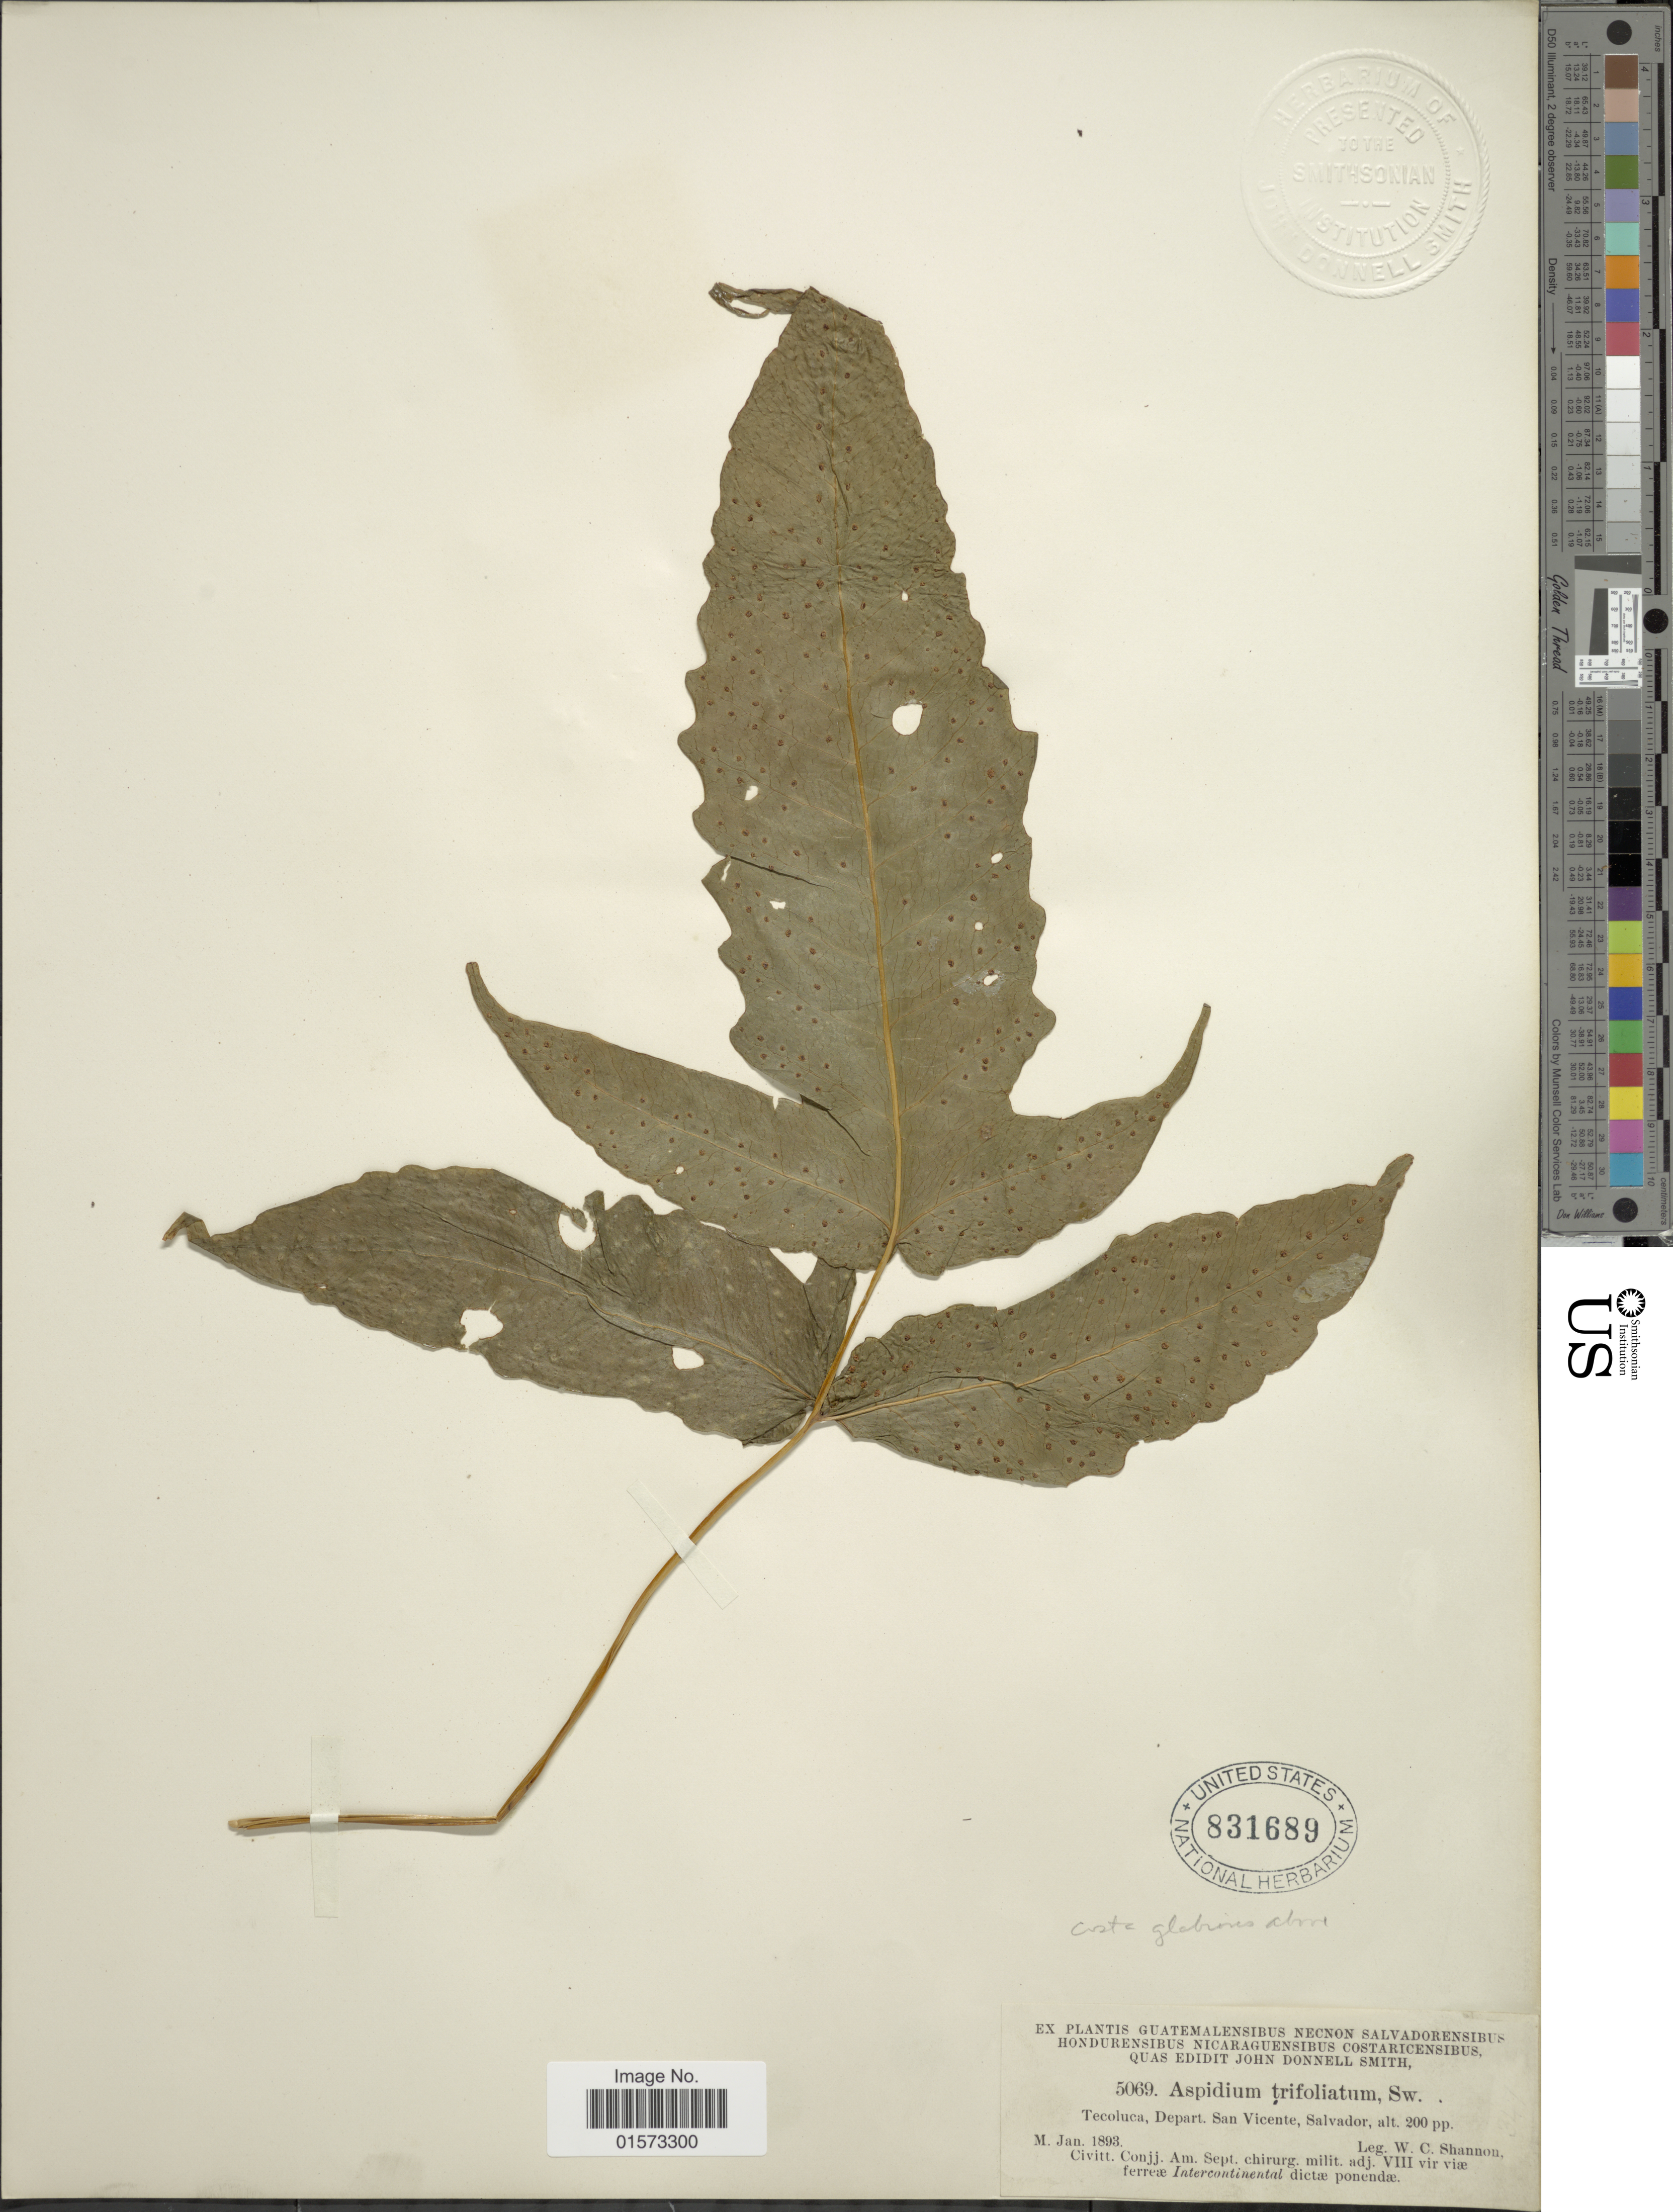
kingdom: Plantae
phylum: Tracheophyta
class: Polypodiopsida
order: Polypodiales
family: Tectariaceae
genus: Tectaria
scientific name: Tectaria heracleifolia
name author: (Willd.) Underw.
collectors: W. C. Shannon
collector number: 5069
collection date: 1893-01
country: El Salvador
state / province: San Vincente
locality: Tecoluca. depart. San Vicente, salavador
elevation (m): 61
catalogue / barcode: US 831689